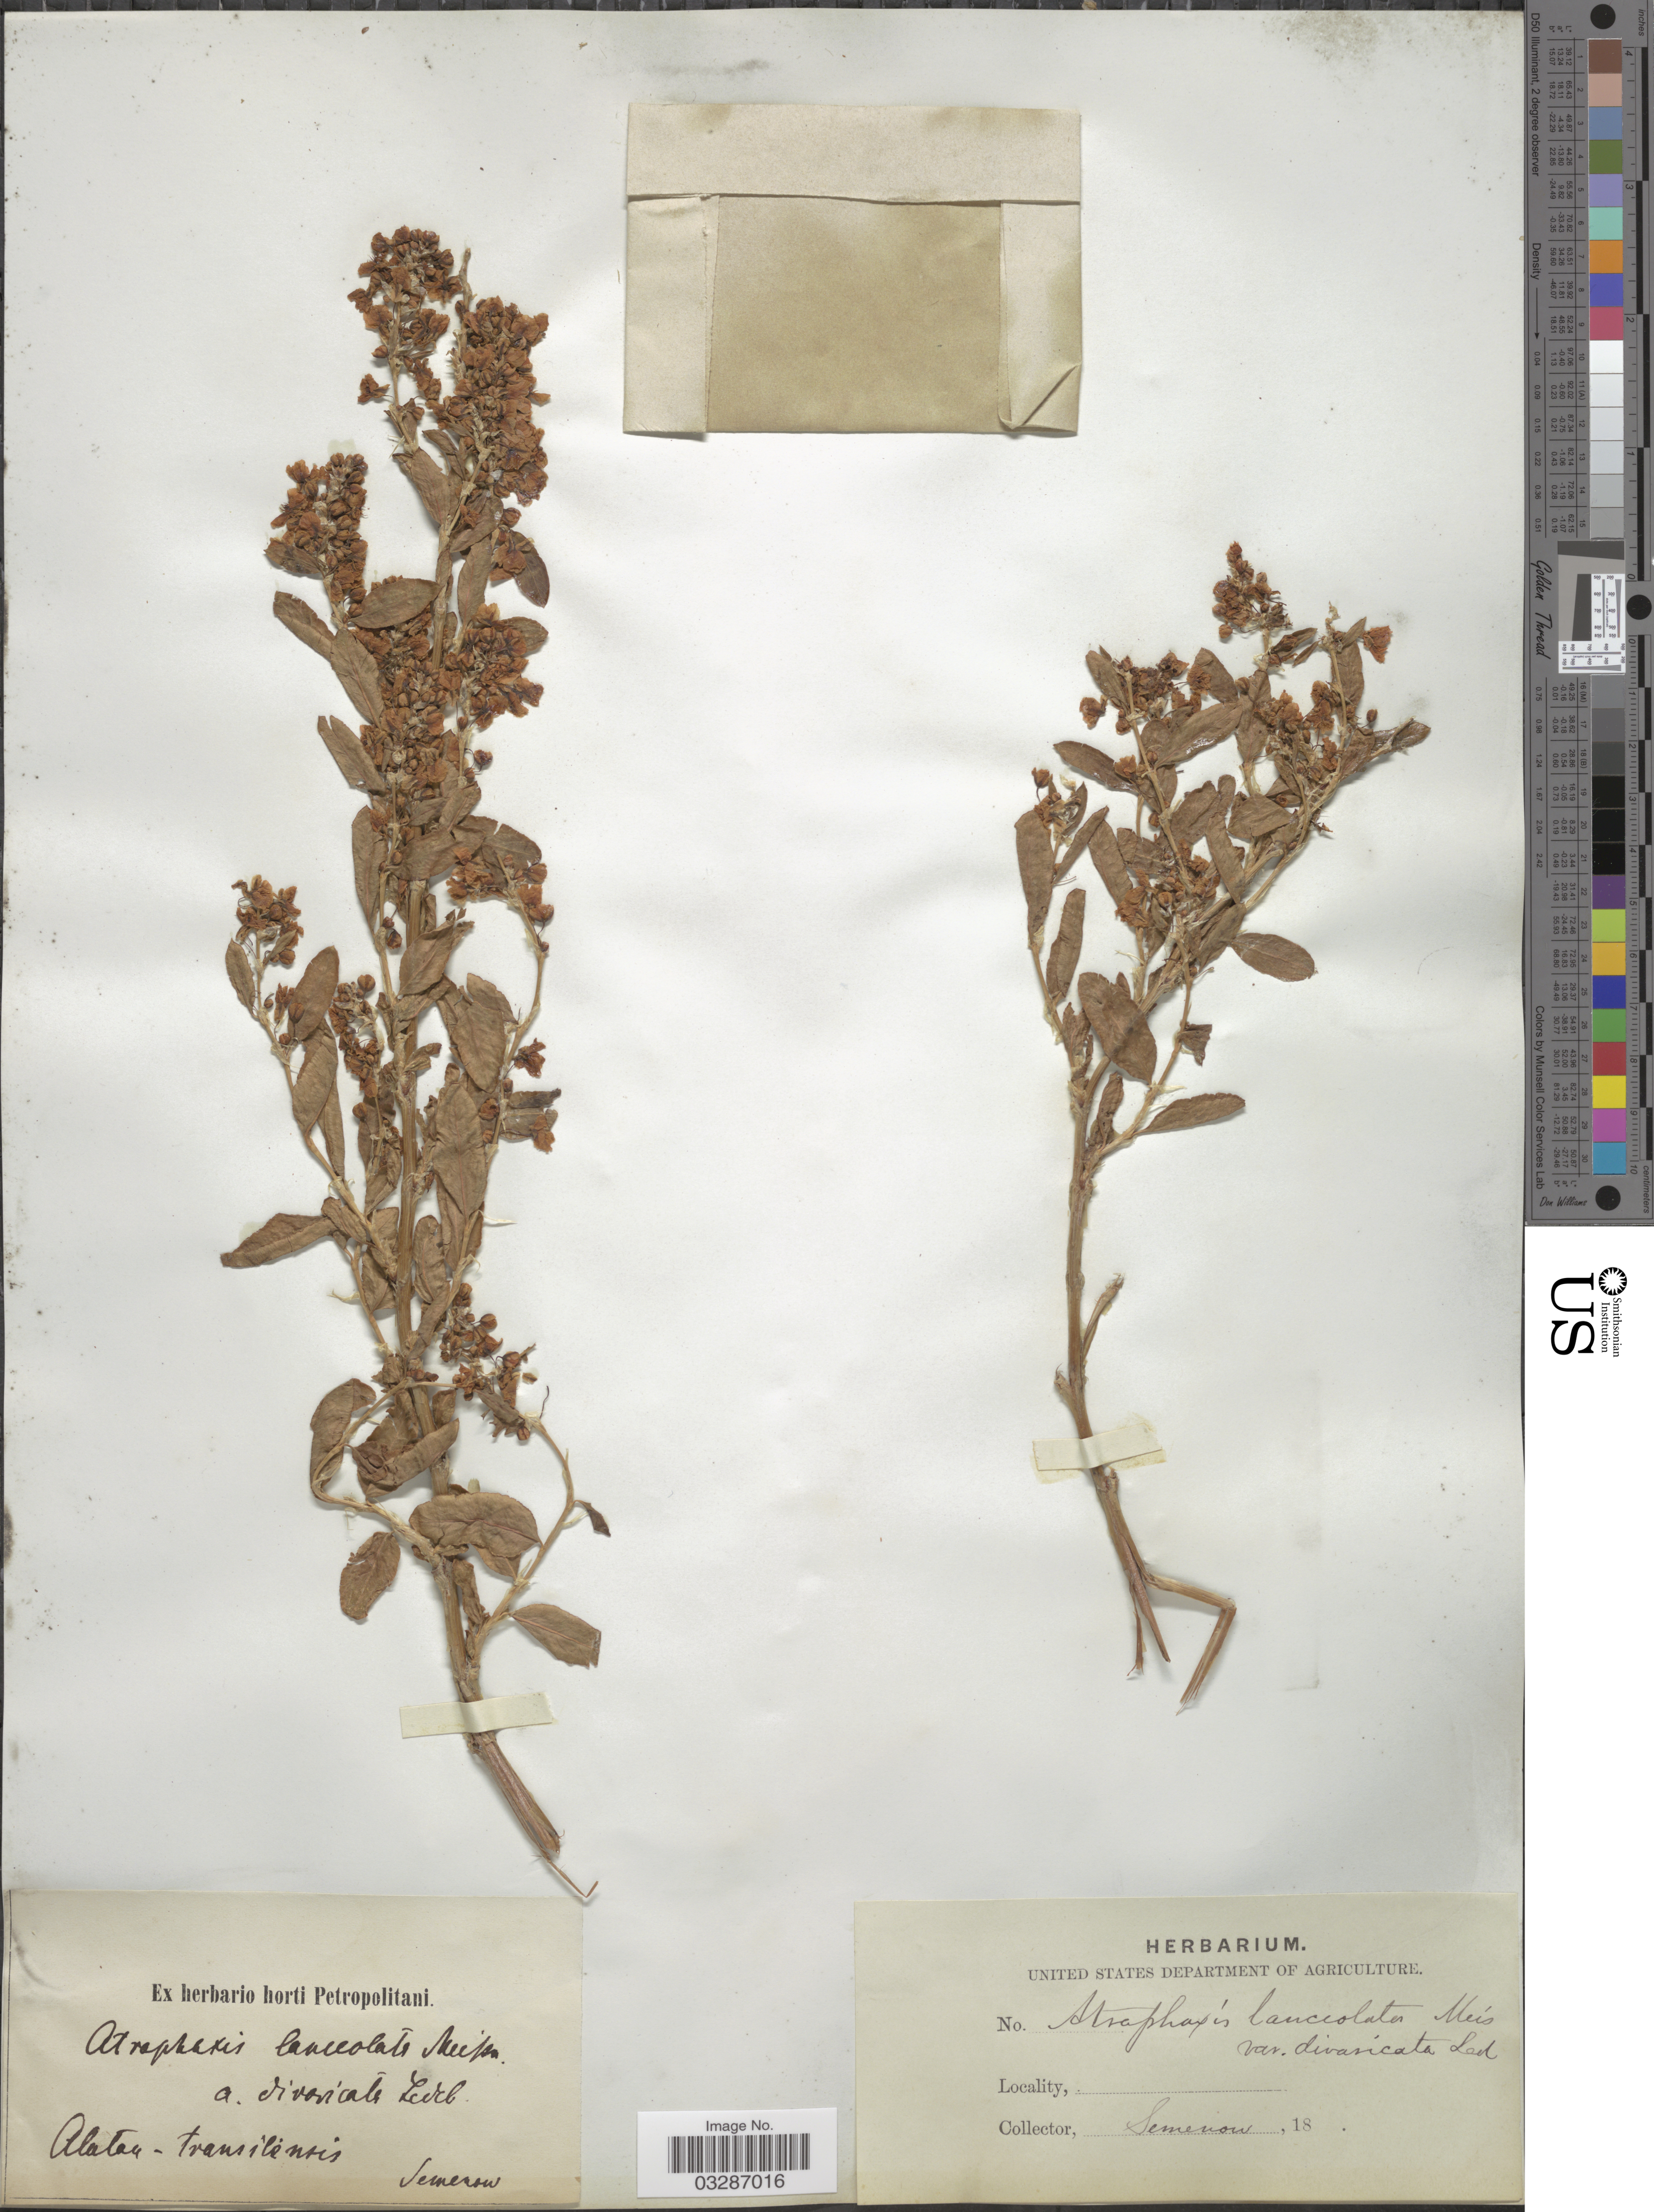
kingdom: Plantae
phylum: Tracheophyta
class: Magnoliopsida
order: Caryophyllales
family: Polygonaceae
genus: Atraphaxis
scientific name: Atraphaxis frutescens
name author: (L.) K. Koch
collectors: -- Semenov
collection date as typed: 18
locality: Alatau - transilensis [interpreted].